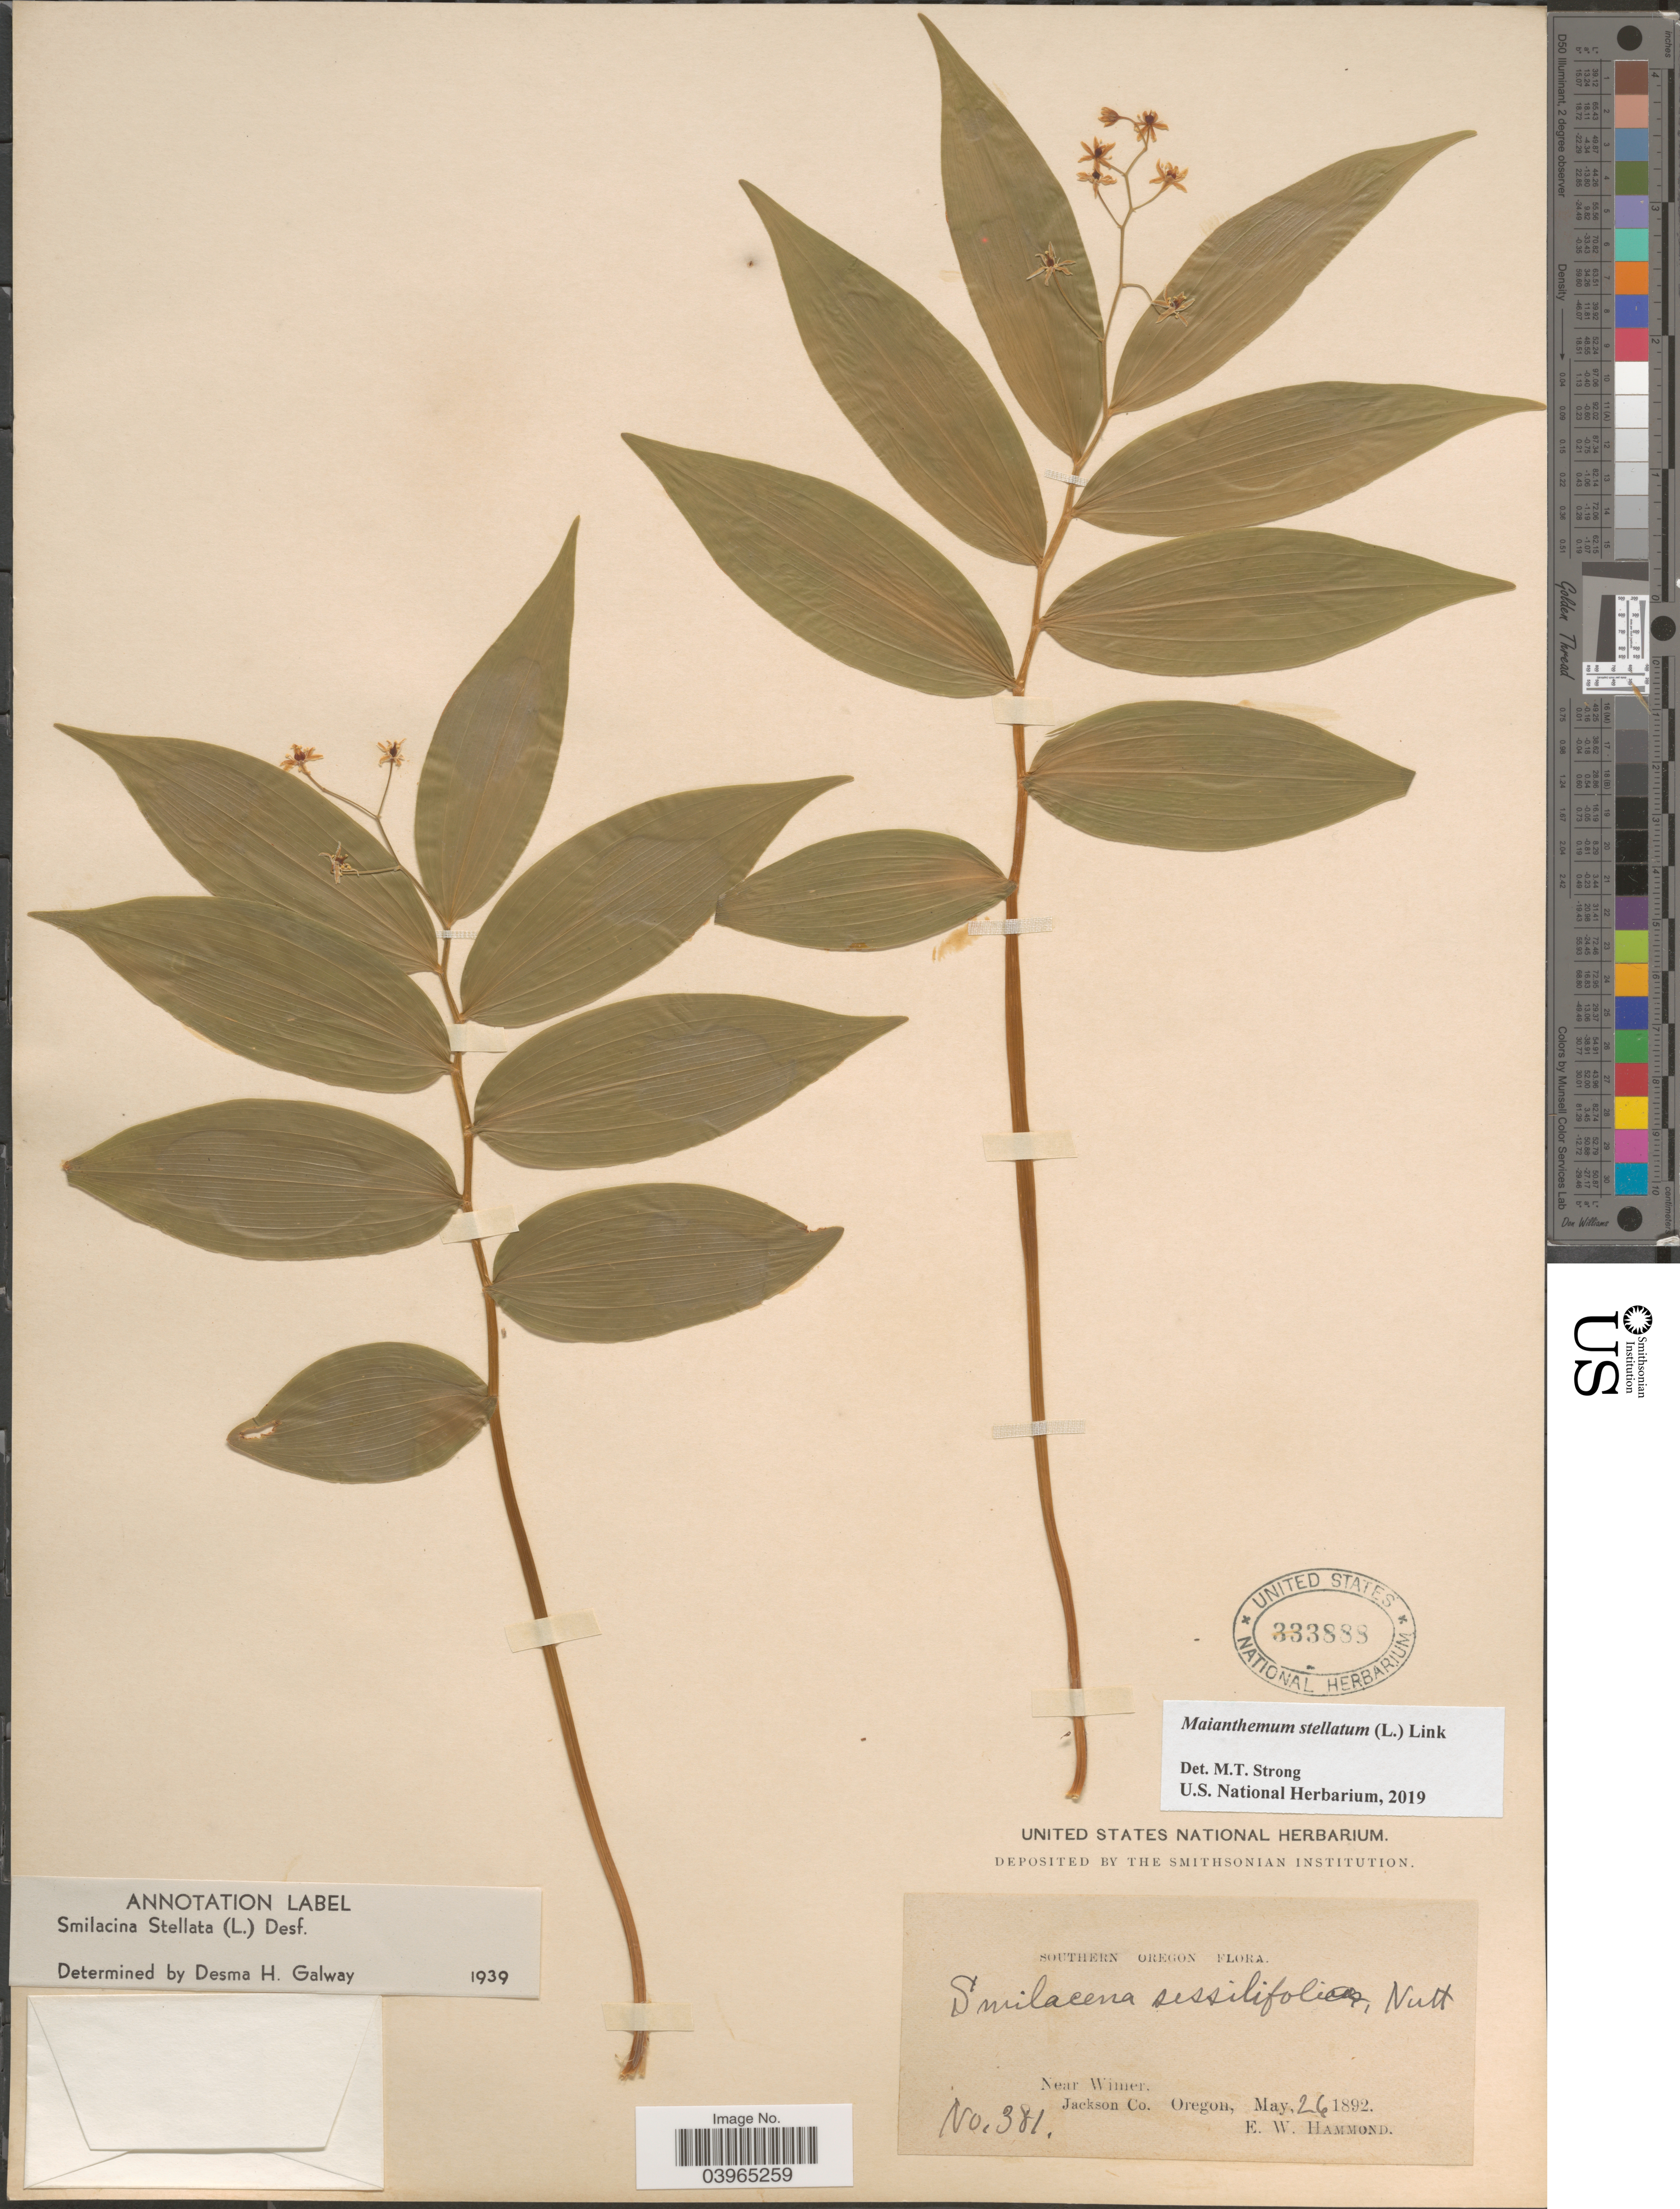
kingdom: Plantae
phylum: Tracheophyta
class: Liliopsida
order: Asparagales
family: Asparagaceae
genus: Maianthemum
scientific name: Maianthemum stellatum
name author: (L.) Link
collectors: E. Hammond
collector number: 381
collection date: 1892-05-26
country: United States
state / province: Oregon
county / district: Jackson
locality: Southern Oregon. Near Wimer. Jackson Co.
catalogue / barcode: US 333888